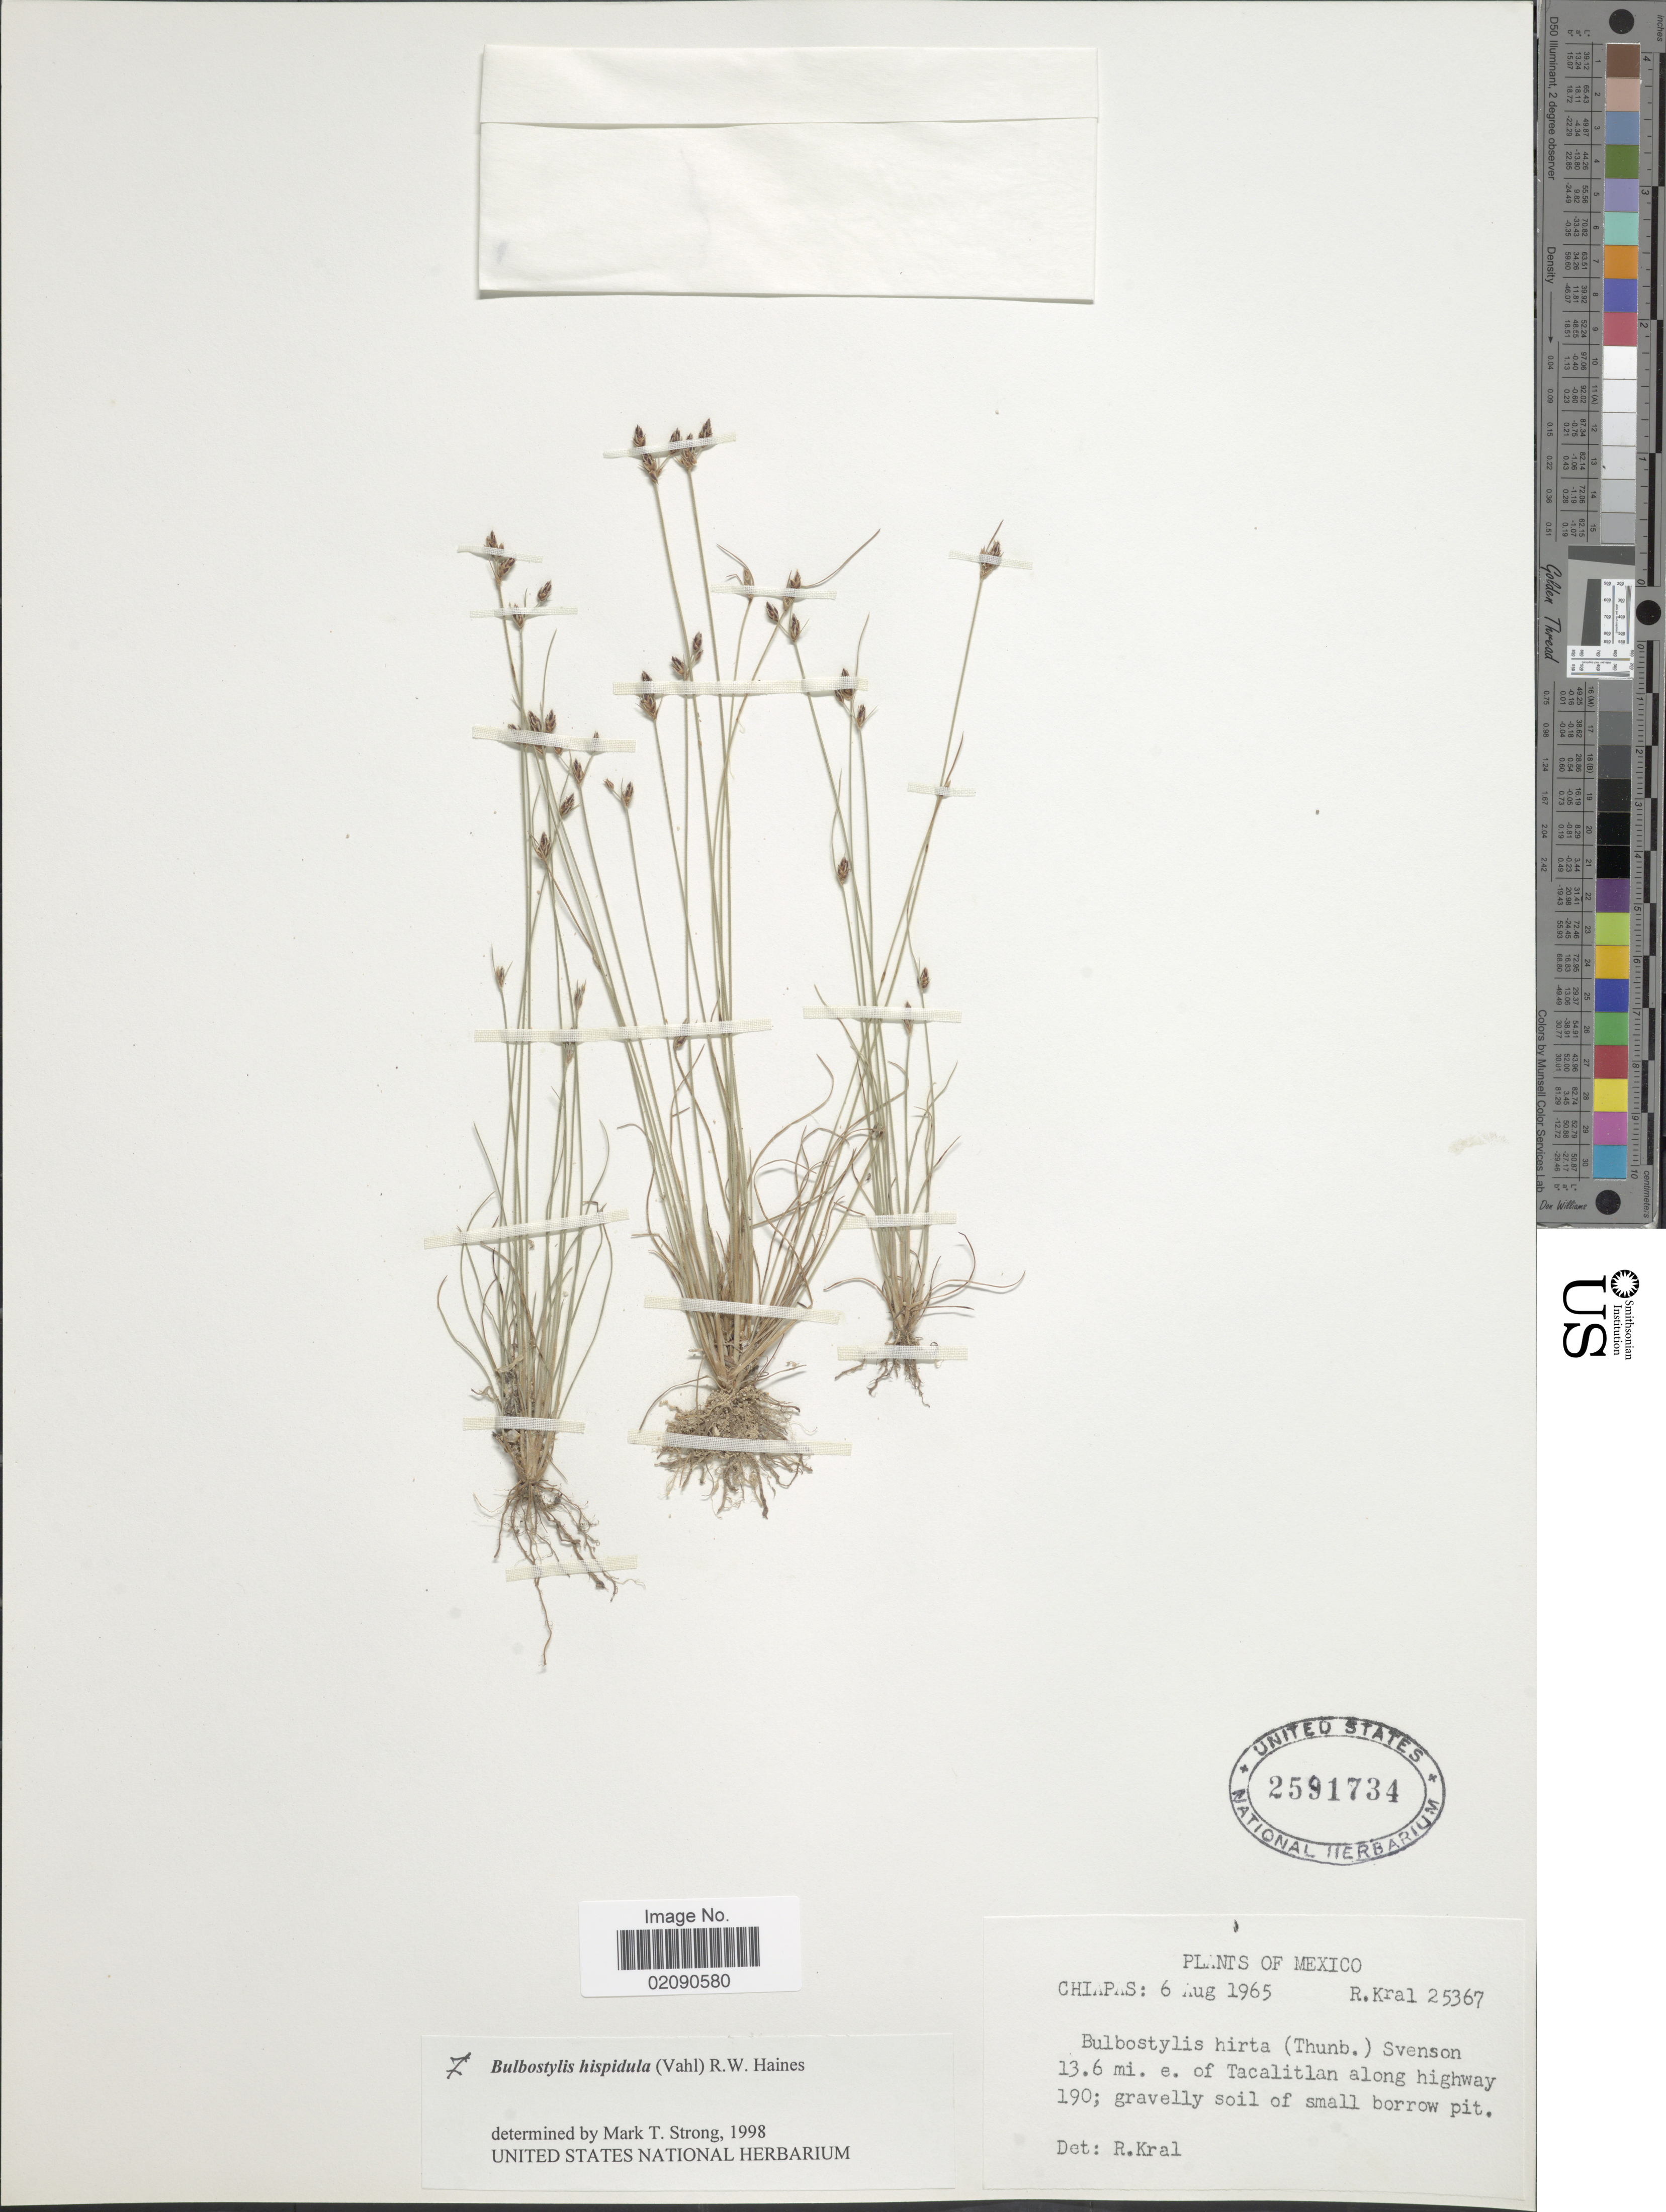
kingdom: Plantae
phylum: Tracheophyta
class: Liliopsida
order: Poales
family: Cyperaceae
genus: Bulbostylis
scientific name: Bulbostylis hispidula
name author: (Vahl) R.W. Haines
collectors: R. Kral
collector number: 25367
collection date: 1965-08-06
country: Mexico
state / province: Chiapas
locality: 13.6 mi e of Tacalitlan along highway 190; gravekky soil of small borrow pit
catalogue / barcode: US 2591734